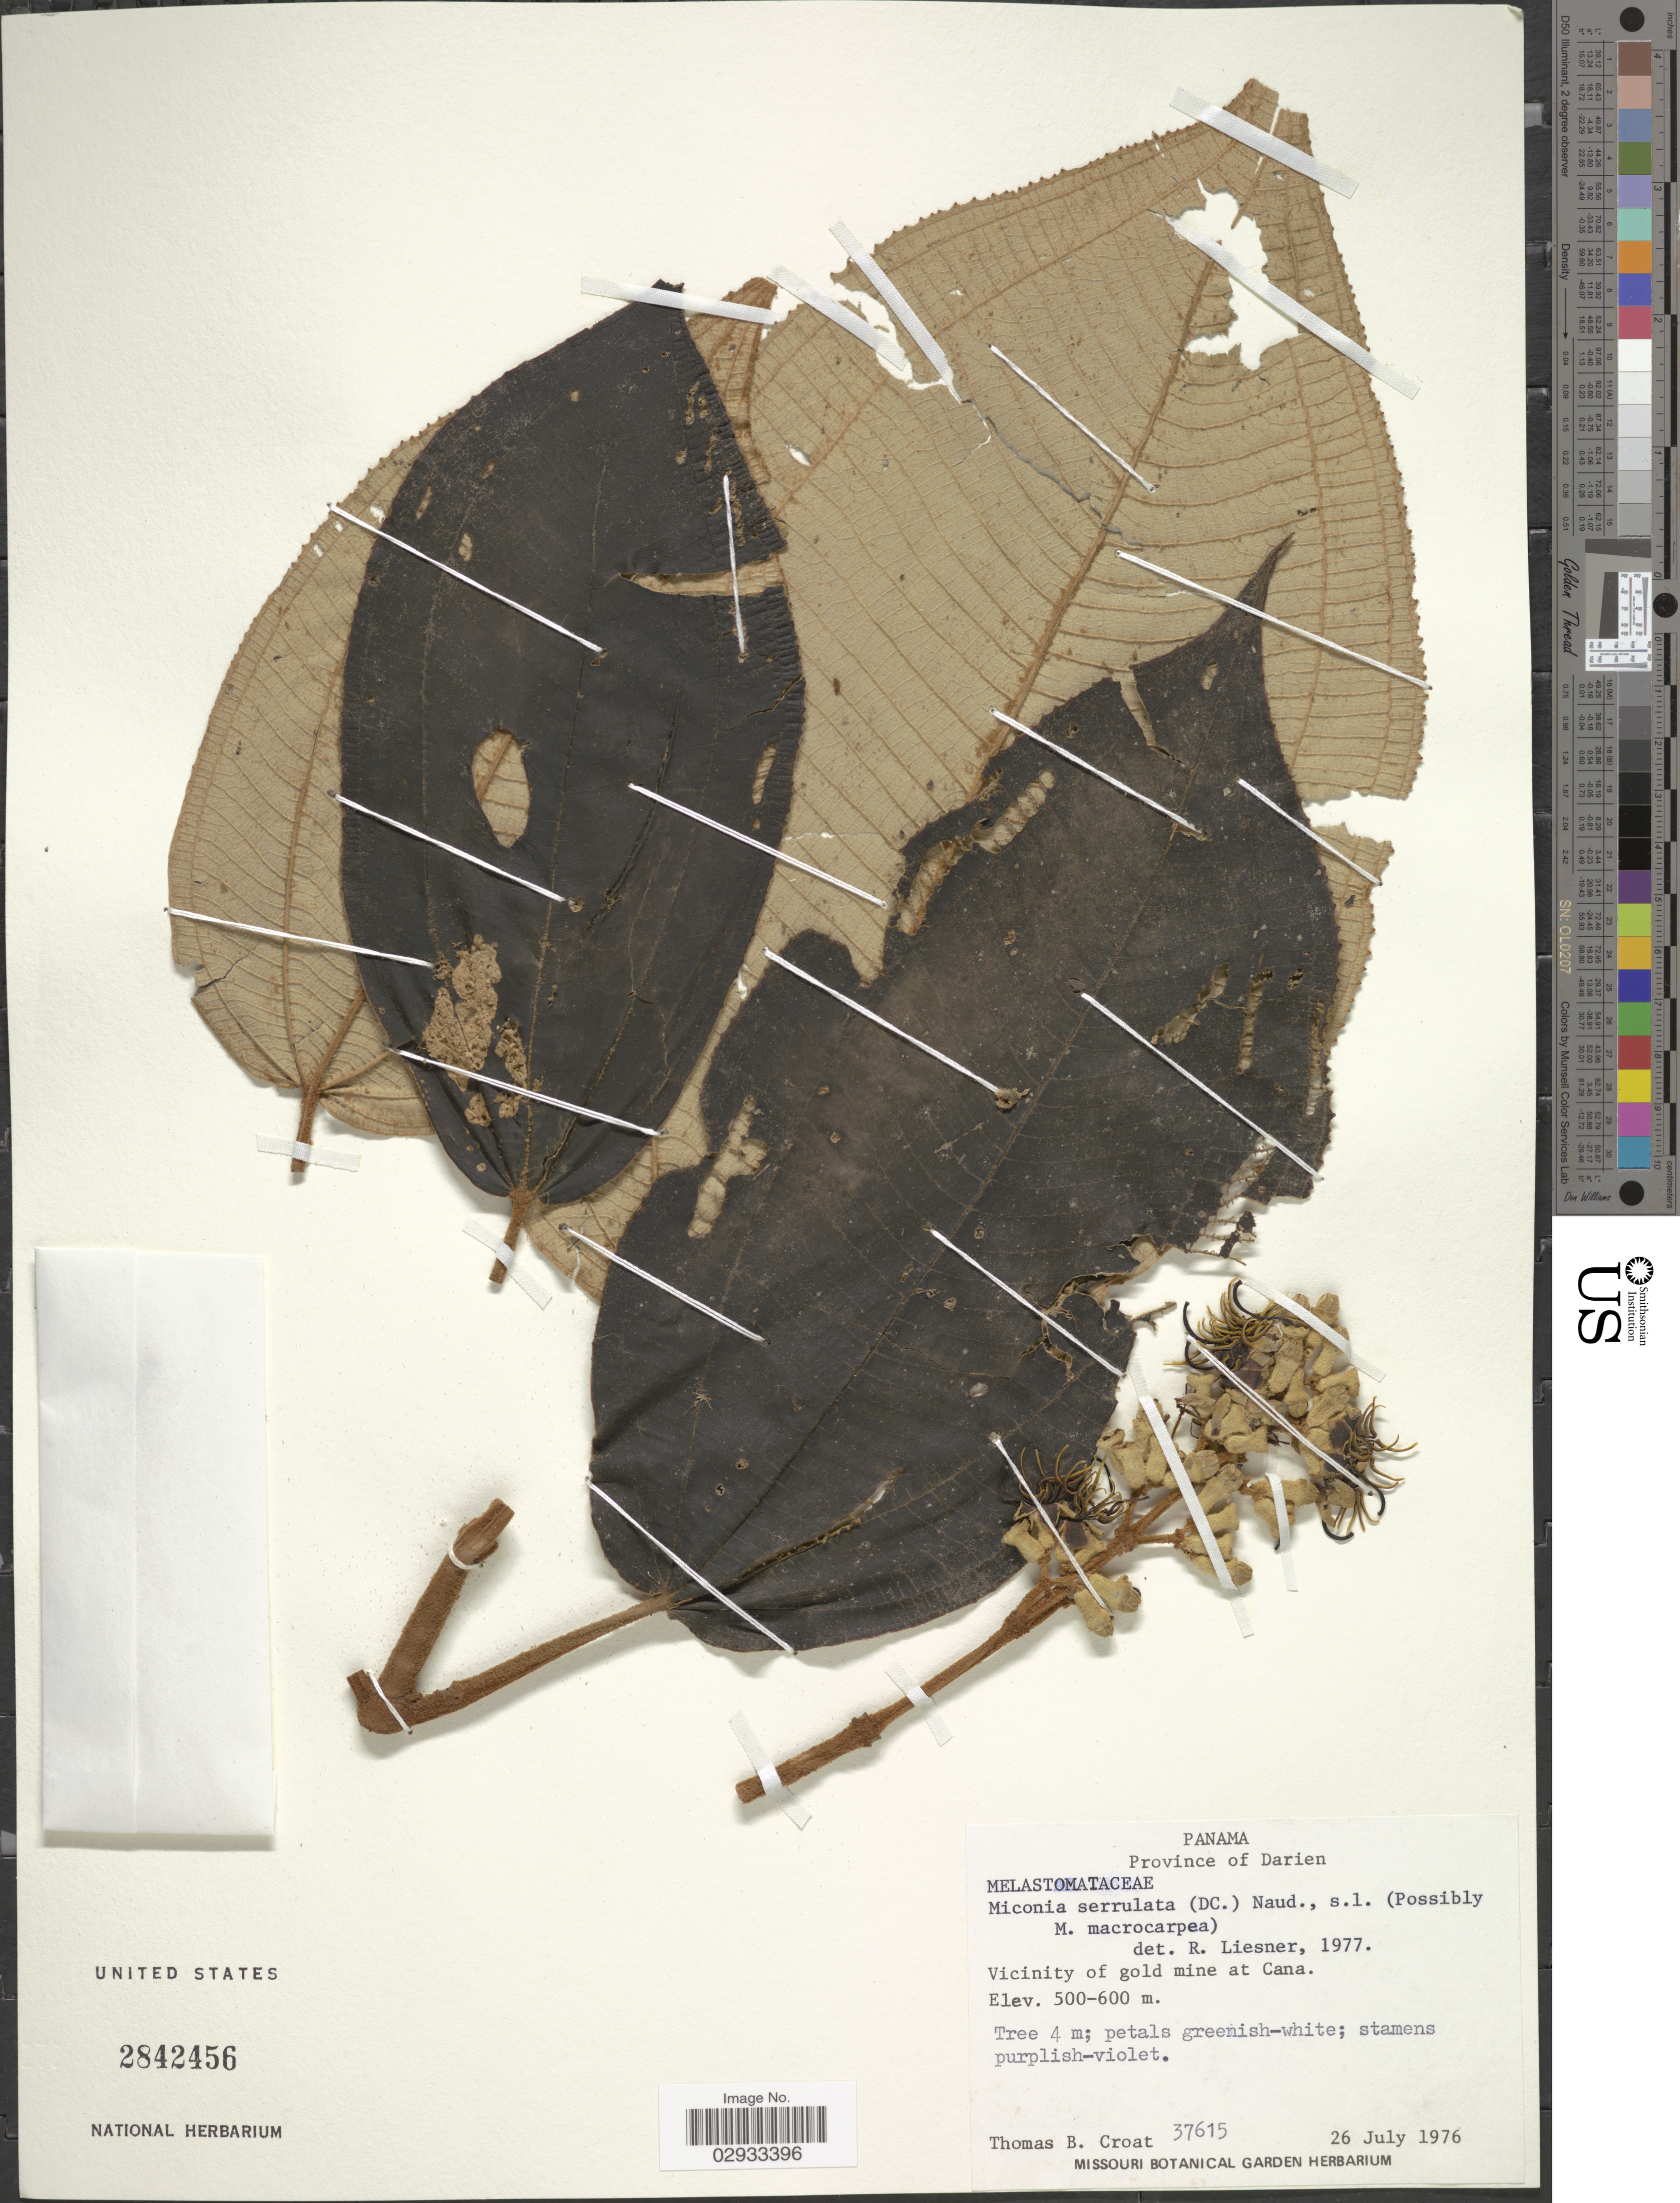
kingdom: Plantae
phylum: Tracheophyta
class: Magnoliopsida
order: Myrtales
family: Melastomataceae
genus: Miconia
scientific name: Miconia serrulata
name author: (DC.) Naudin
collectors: T. B. Croat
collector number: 37615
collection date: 1976-07-26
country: Panama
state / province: Darién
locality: Vicinity of gold mine at Cana.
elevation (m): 500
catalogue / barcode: US 2842456